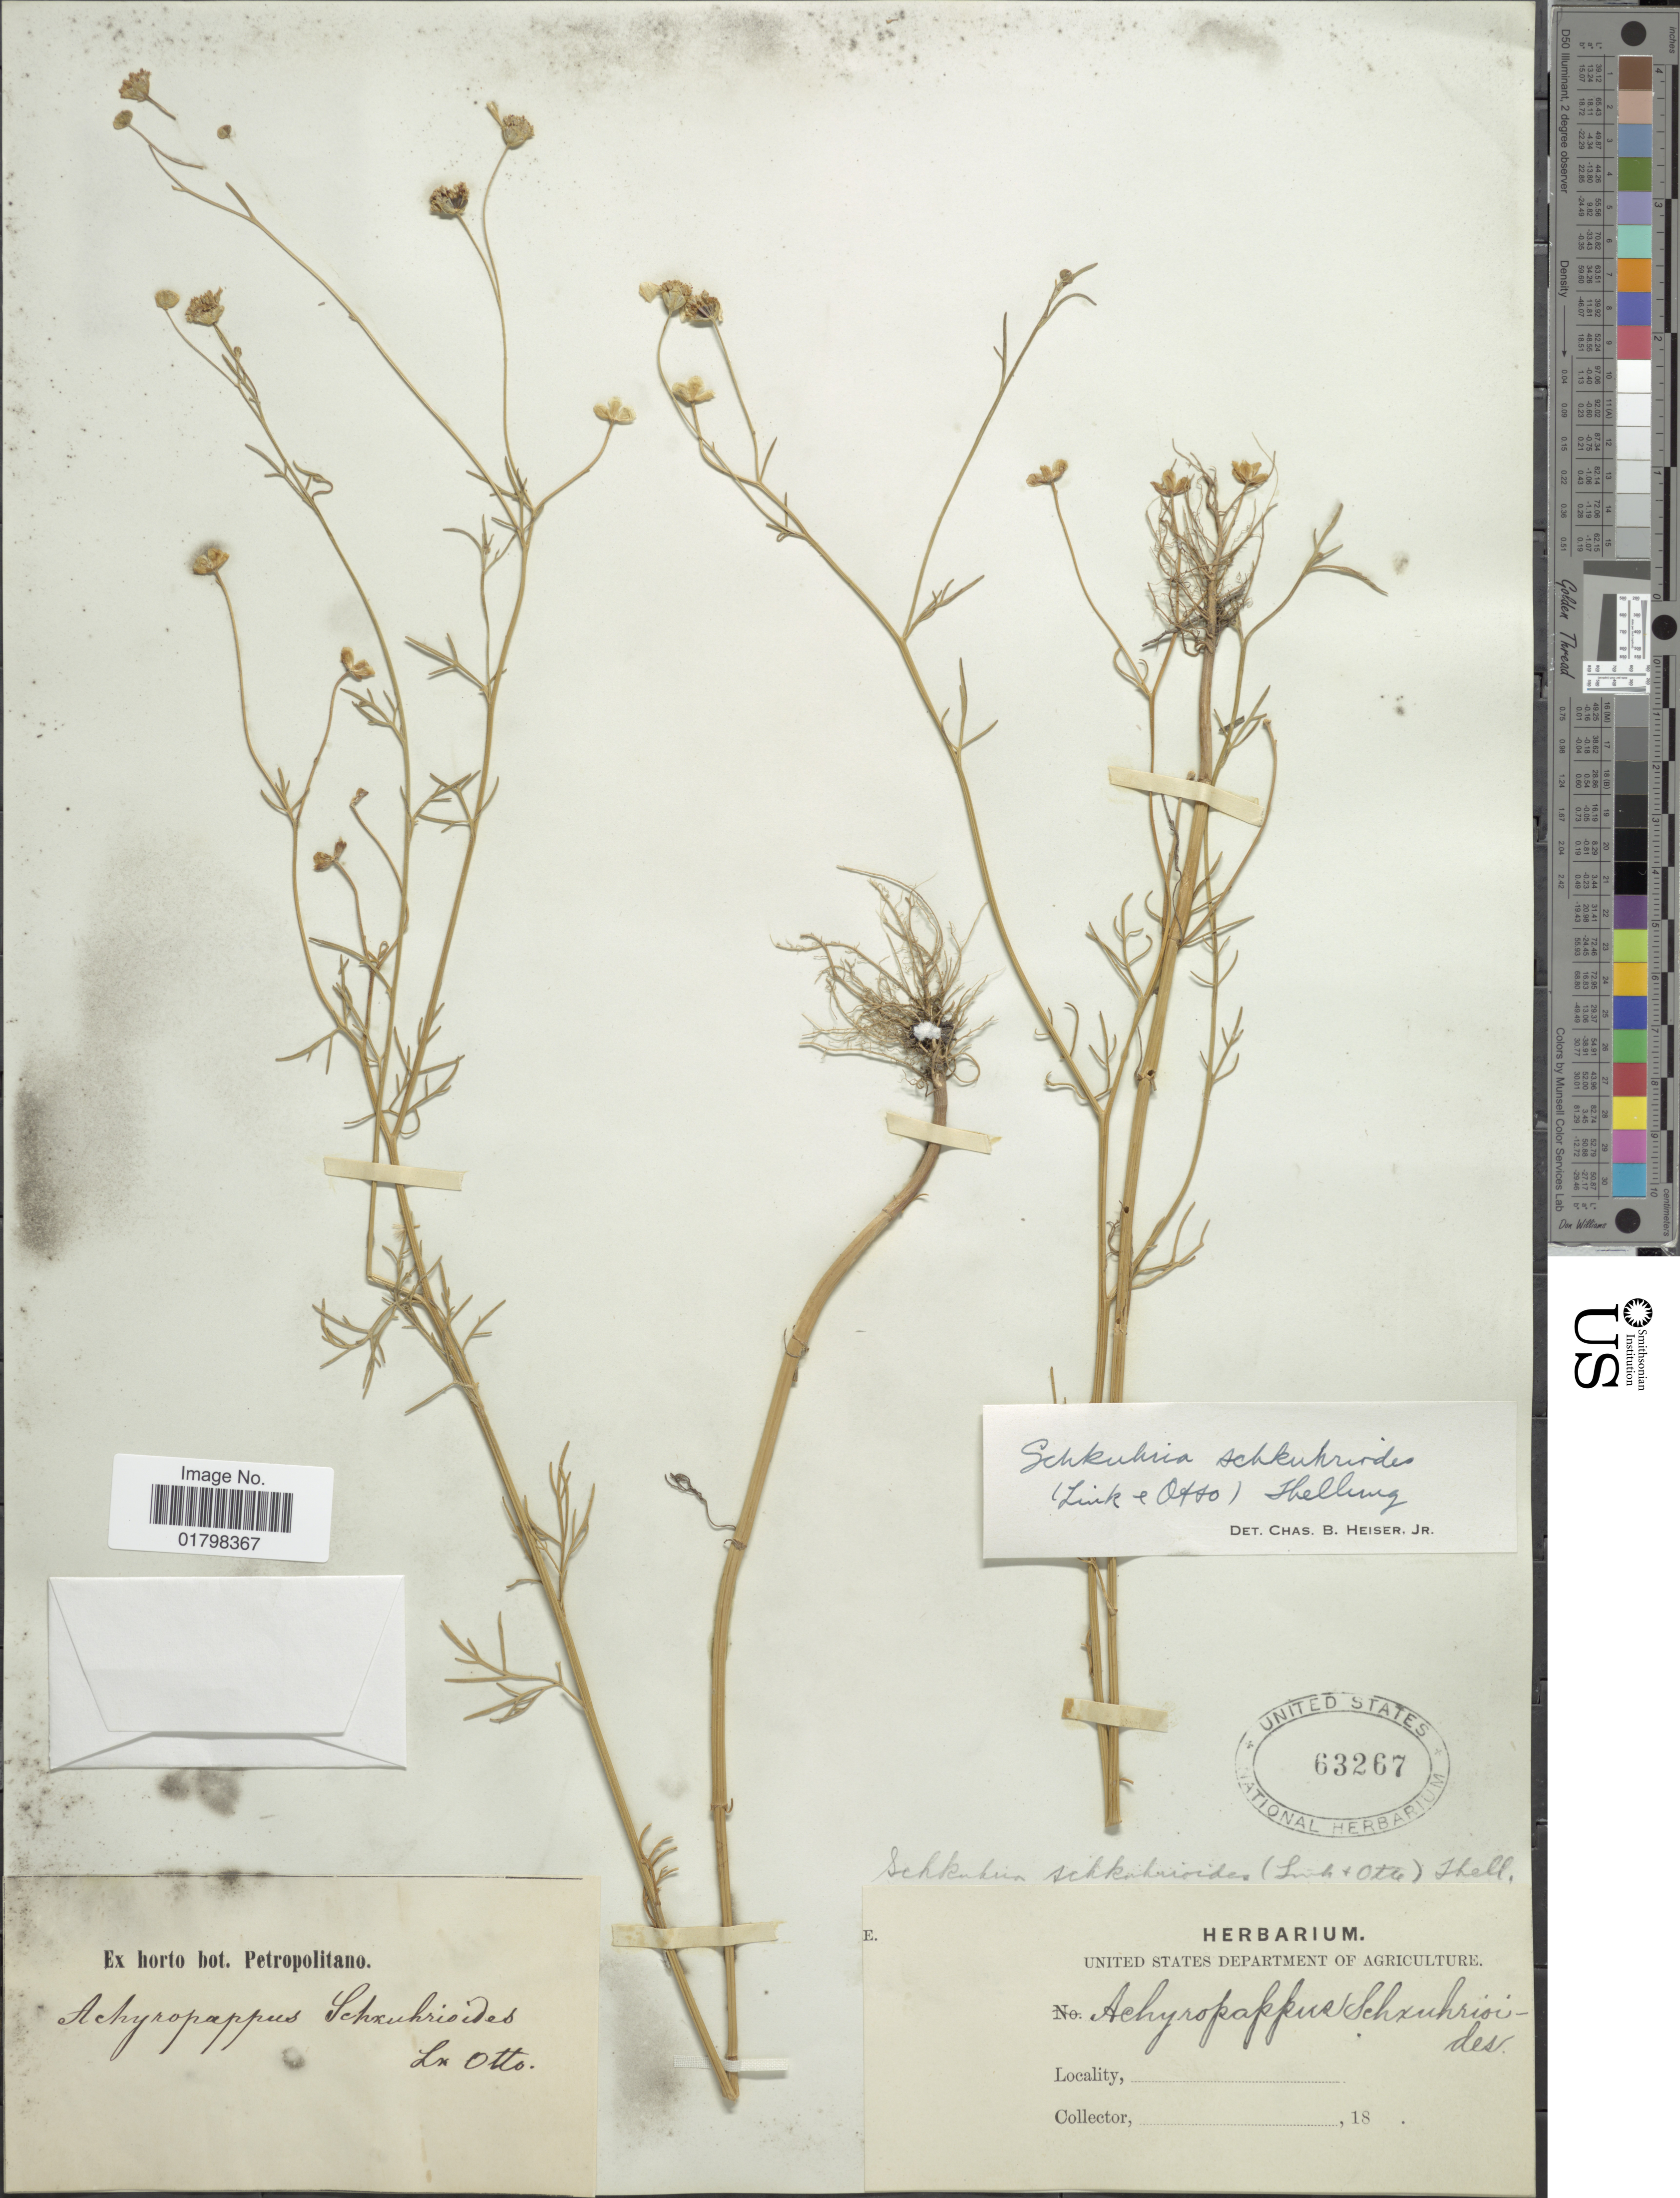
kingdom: Plantae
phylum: Tracheophyta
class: Magnoliopsida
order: Asterales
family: Asteraceae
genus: Schkuhria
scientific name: Schkuhria schkuhrioides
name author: (Link & Otto) Thell.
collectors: ex Horto Bot. Petropolitano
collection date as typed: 18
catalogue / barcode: US 63267